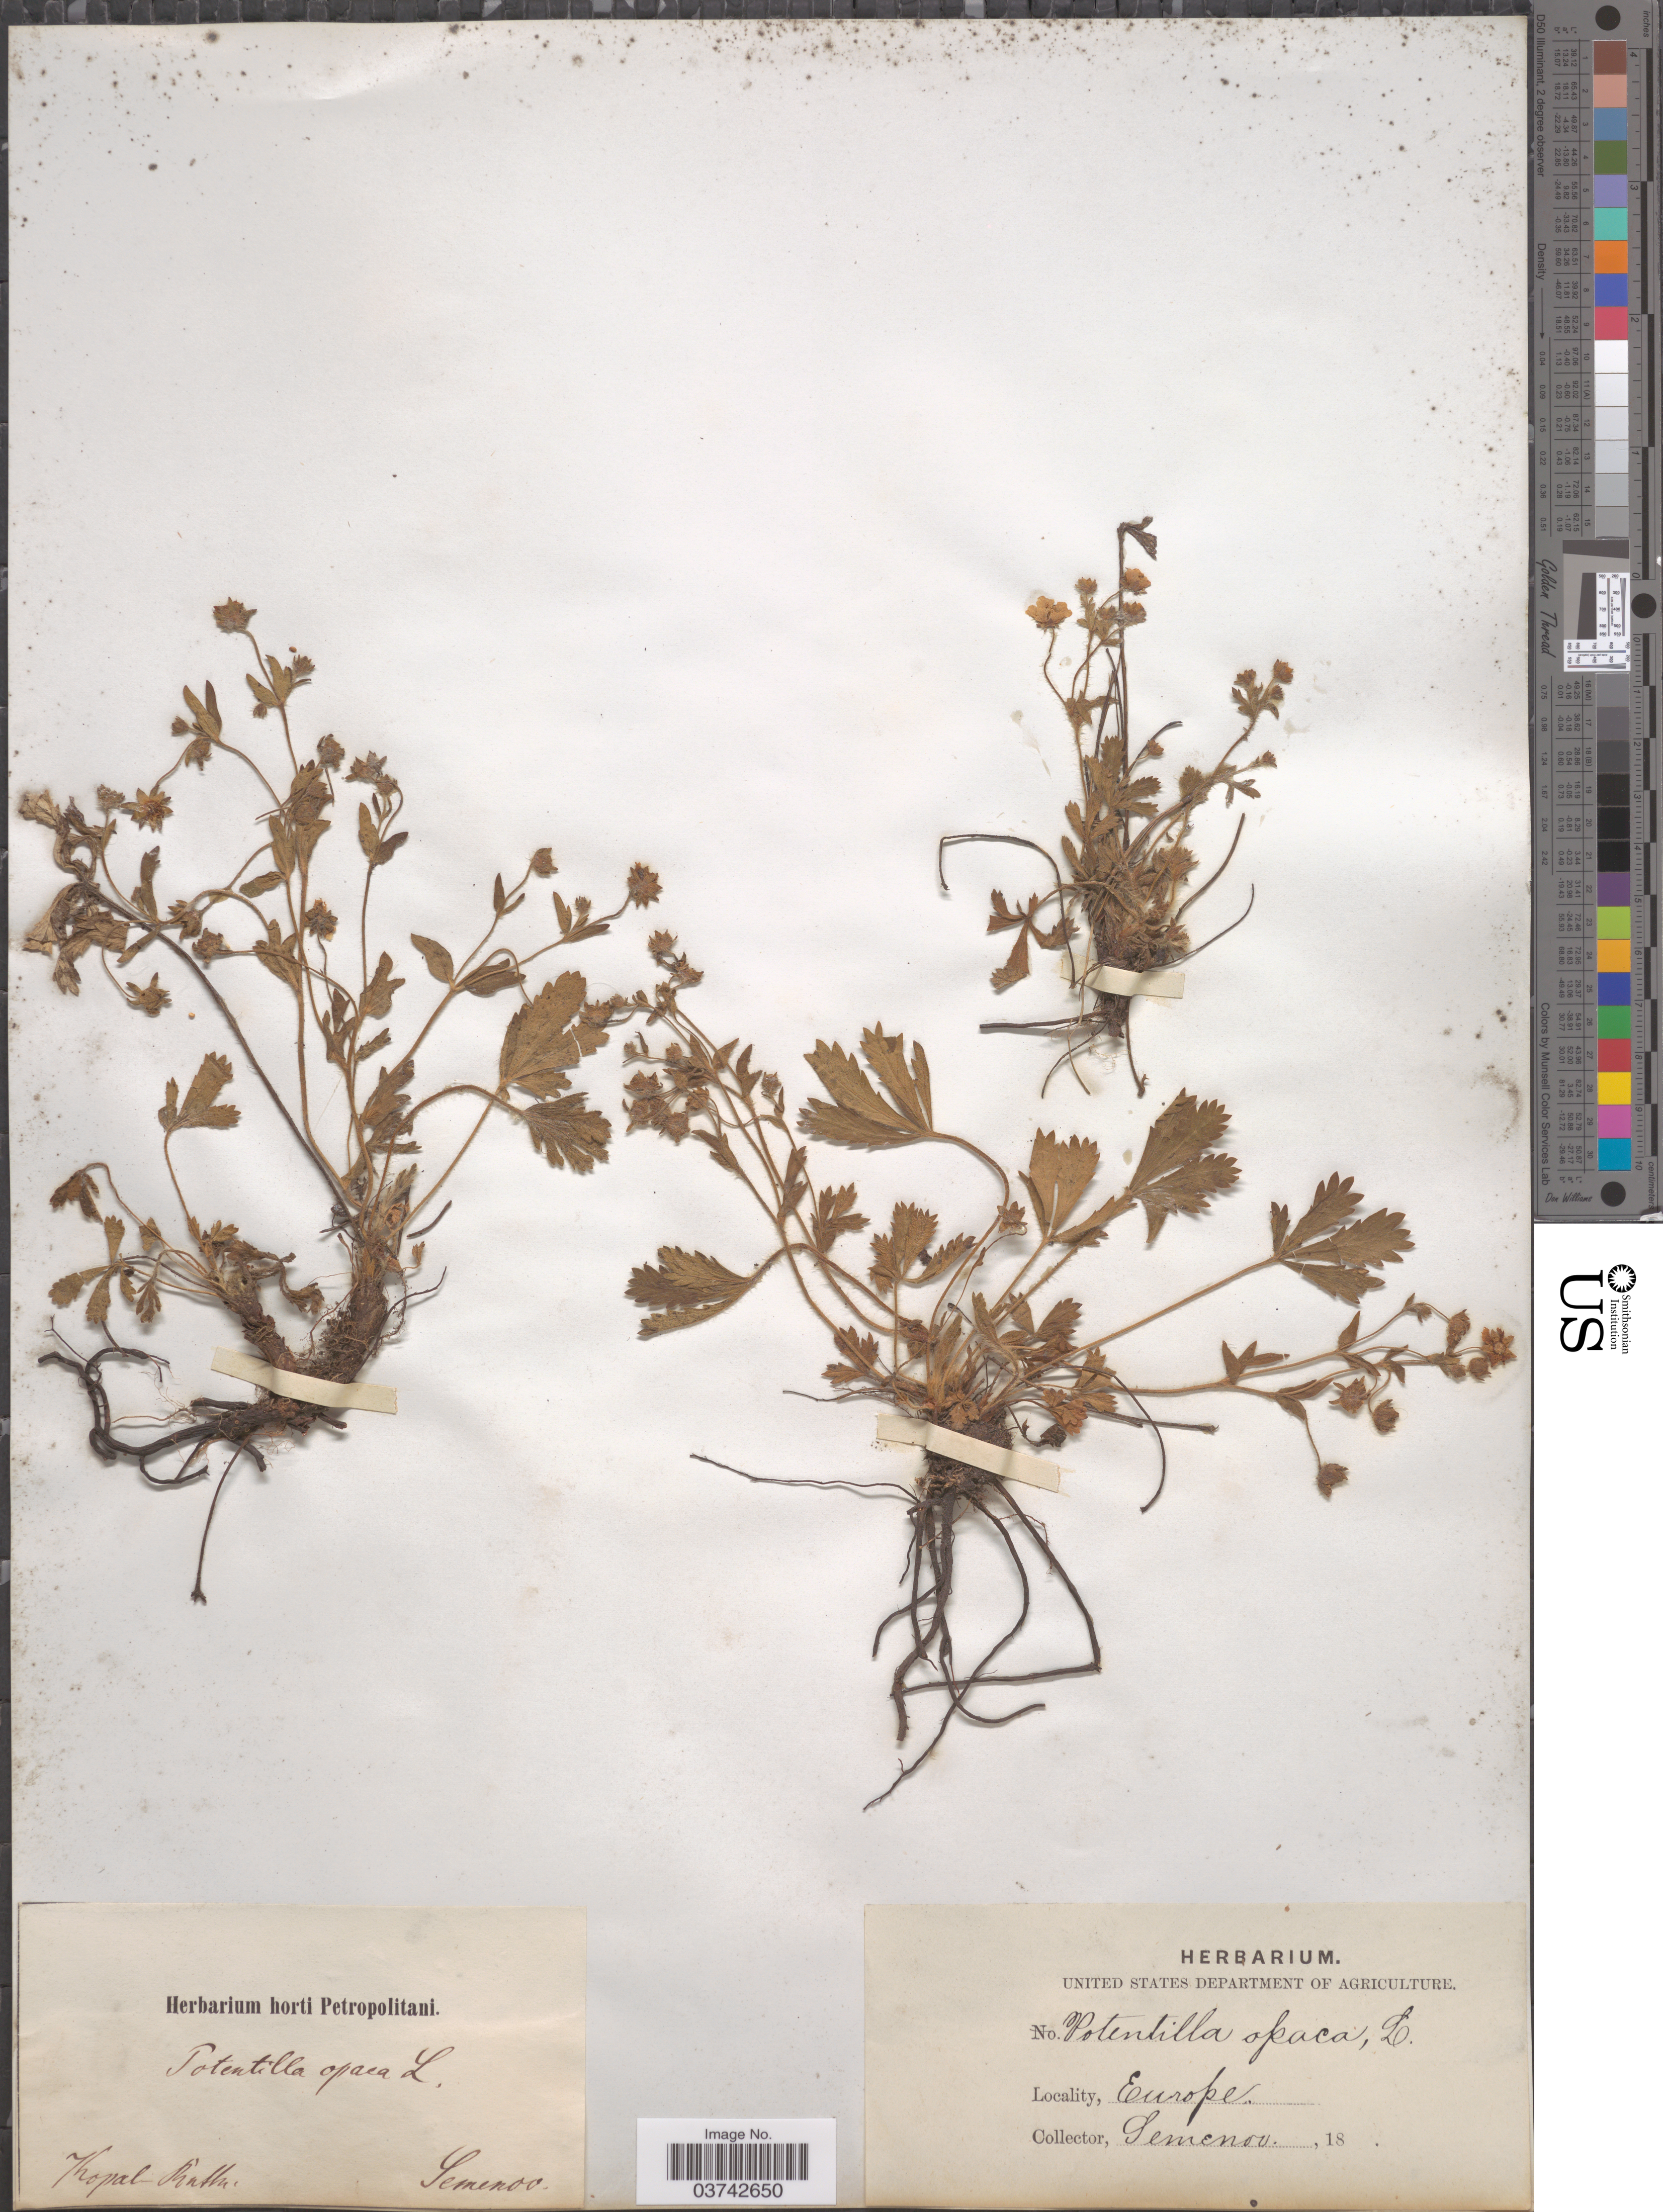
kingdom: Plantae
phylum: Tracheophyta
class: Magnoliopsida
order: Rosales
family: Rosaceae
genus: Potentilla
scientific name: Potentilla opaca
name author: L.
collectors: -- Semenov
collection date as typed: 18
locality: Kopal Rath [interpreted]. Europe.